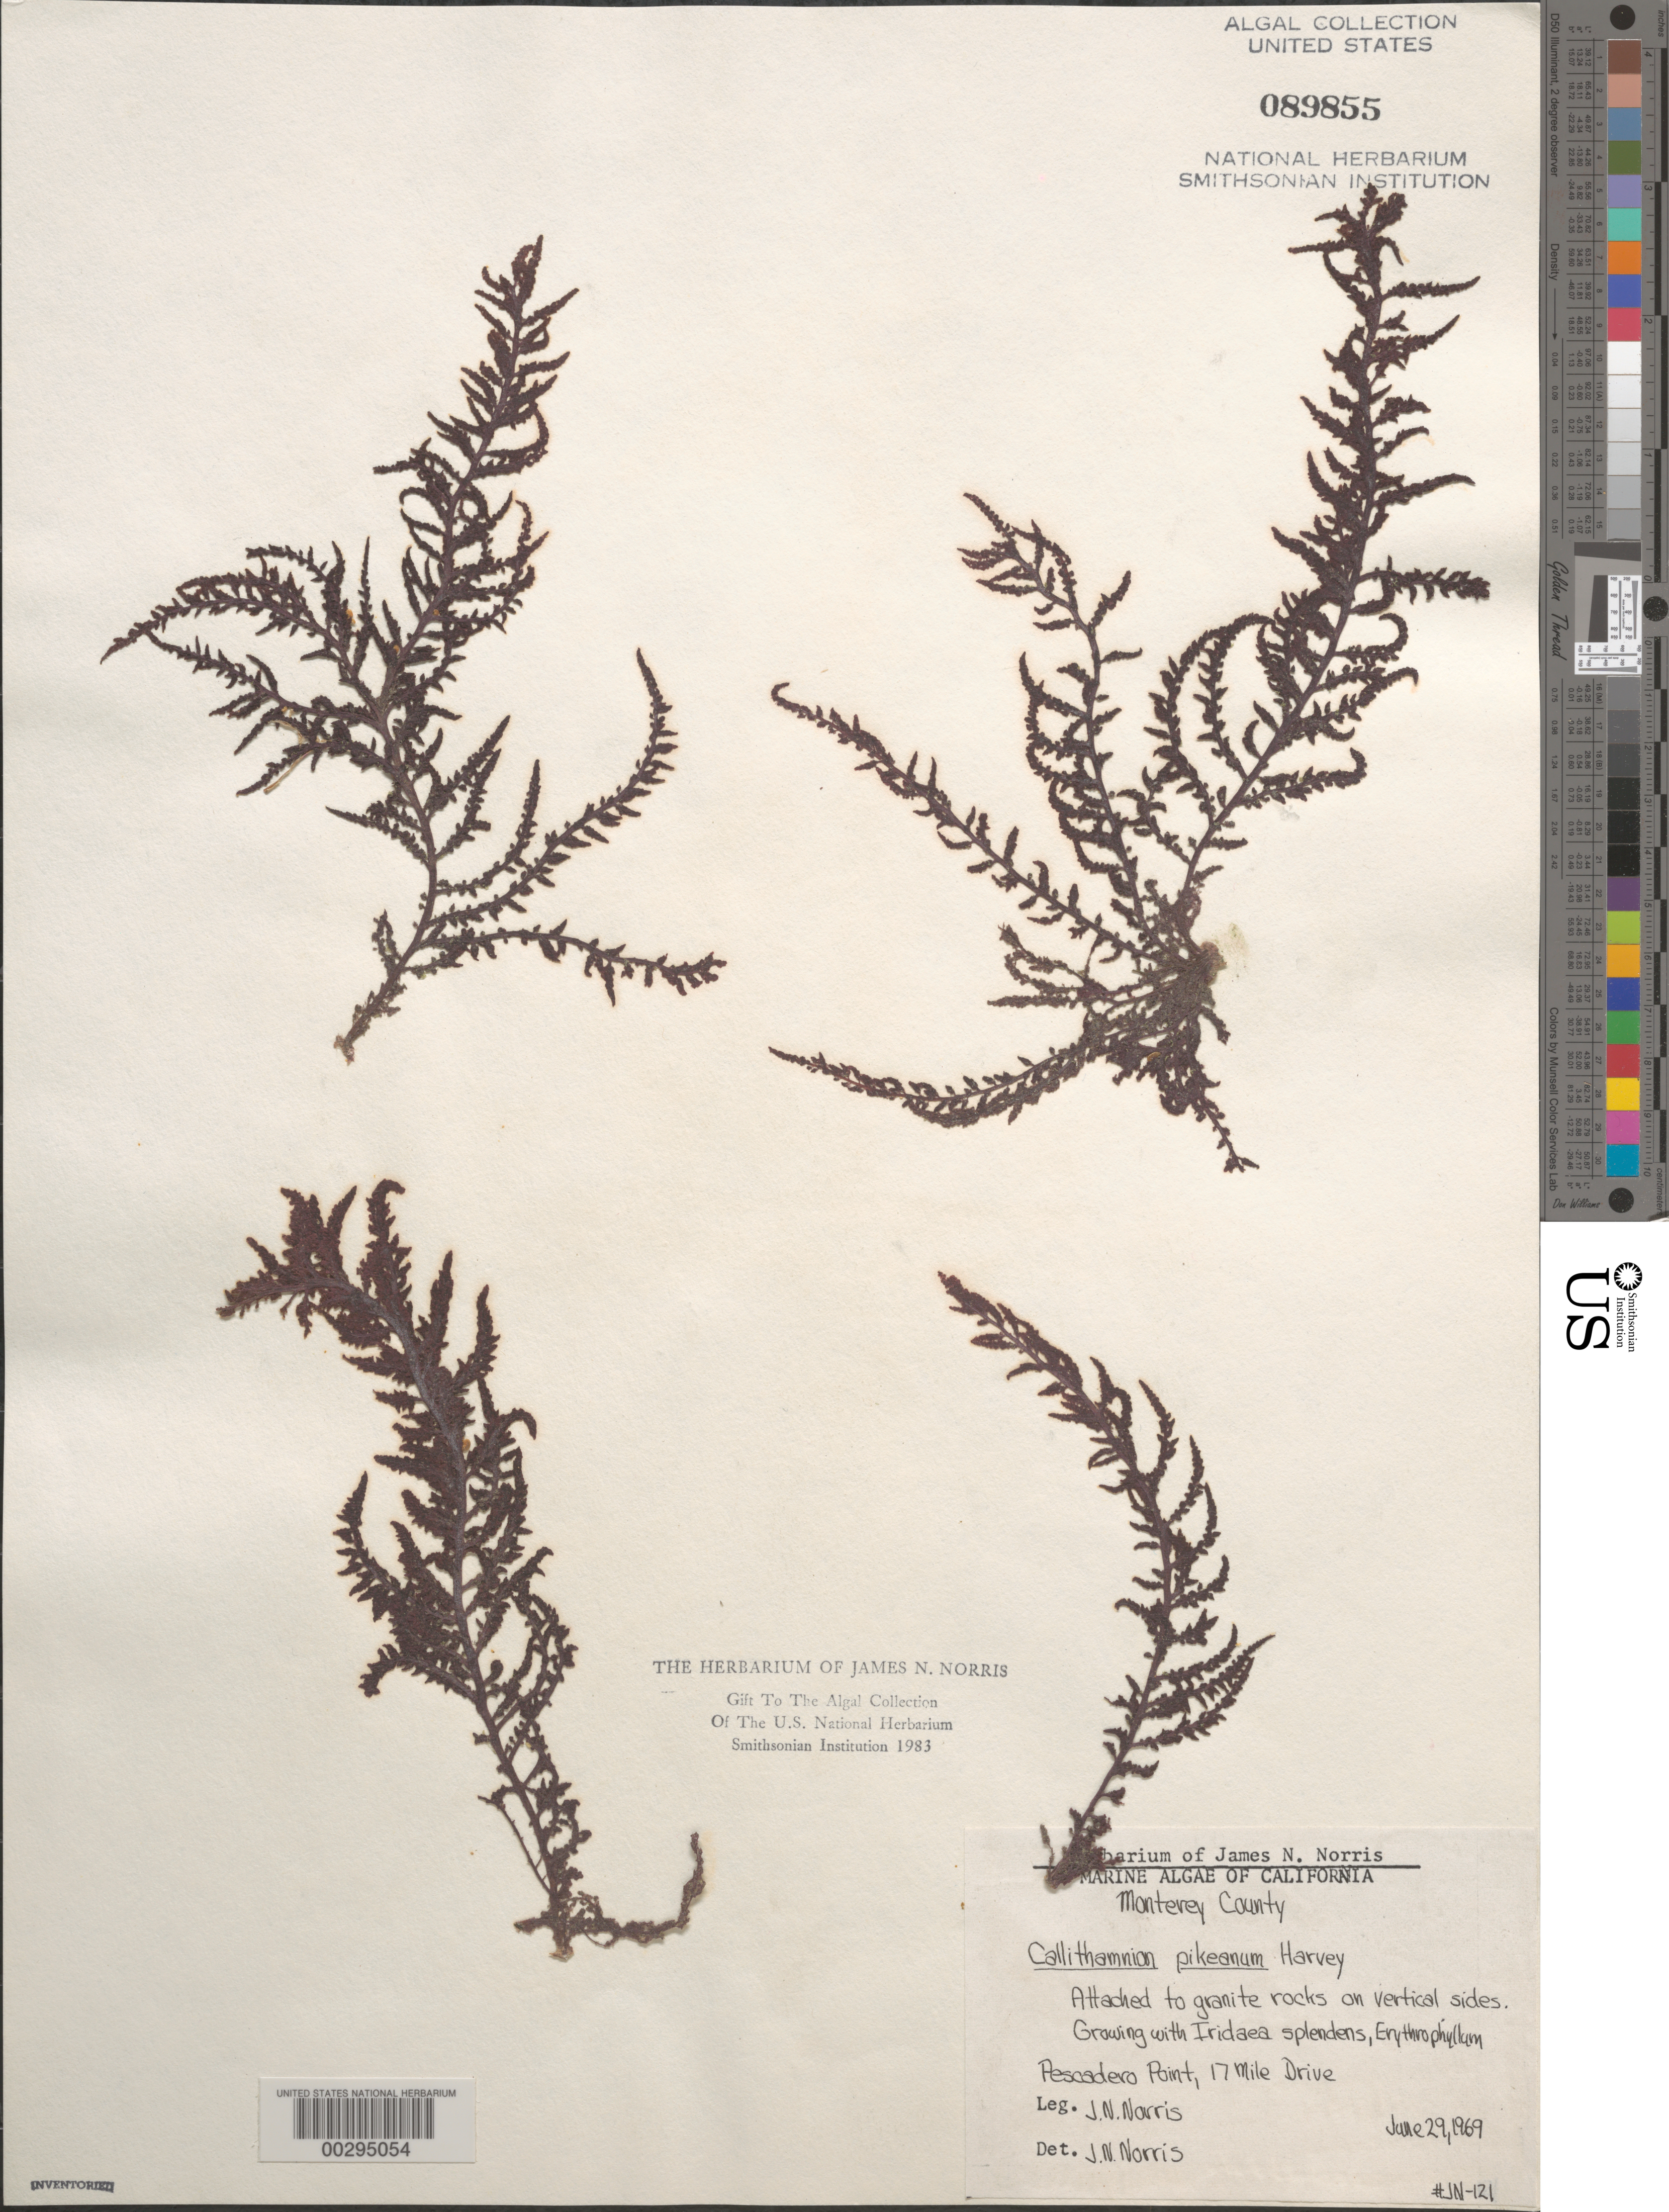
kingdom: Plantae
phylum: Rhodophyta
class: Florideophyceae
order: Ceramiales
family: Callithamniaceae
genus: Callithamnion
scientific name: Callithamnion pikeanum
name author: Harv.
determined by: Norris, James N.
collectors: J. N. Norris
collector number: JN-121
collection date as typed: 29 Jun 1969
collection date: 1969-06-29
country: United States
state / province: California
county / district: Monterey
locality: Pescadero Point, 17 Mile Drive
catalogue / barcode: US 89855